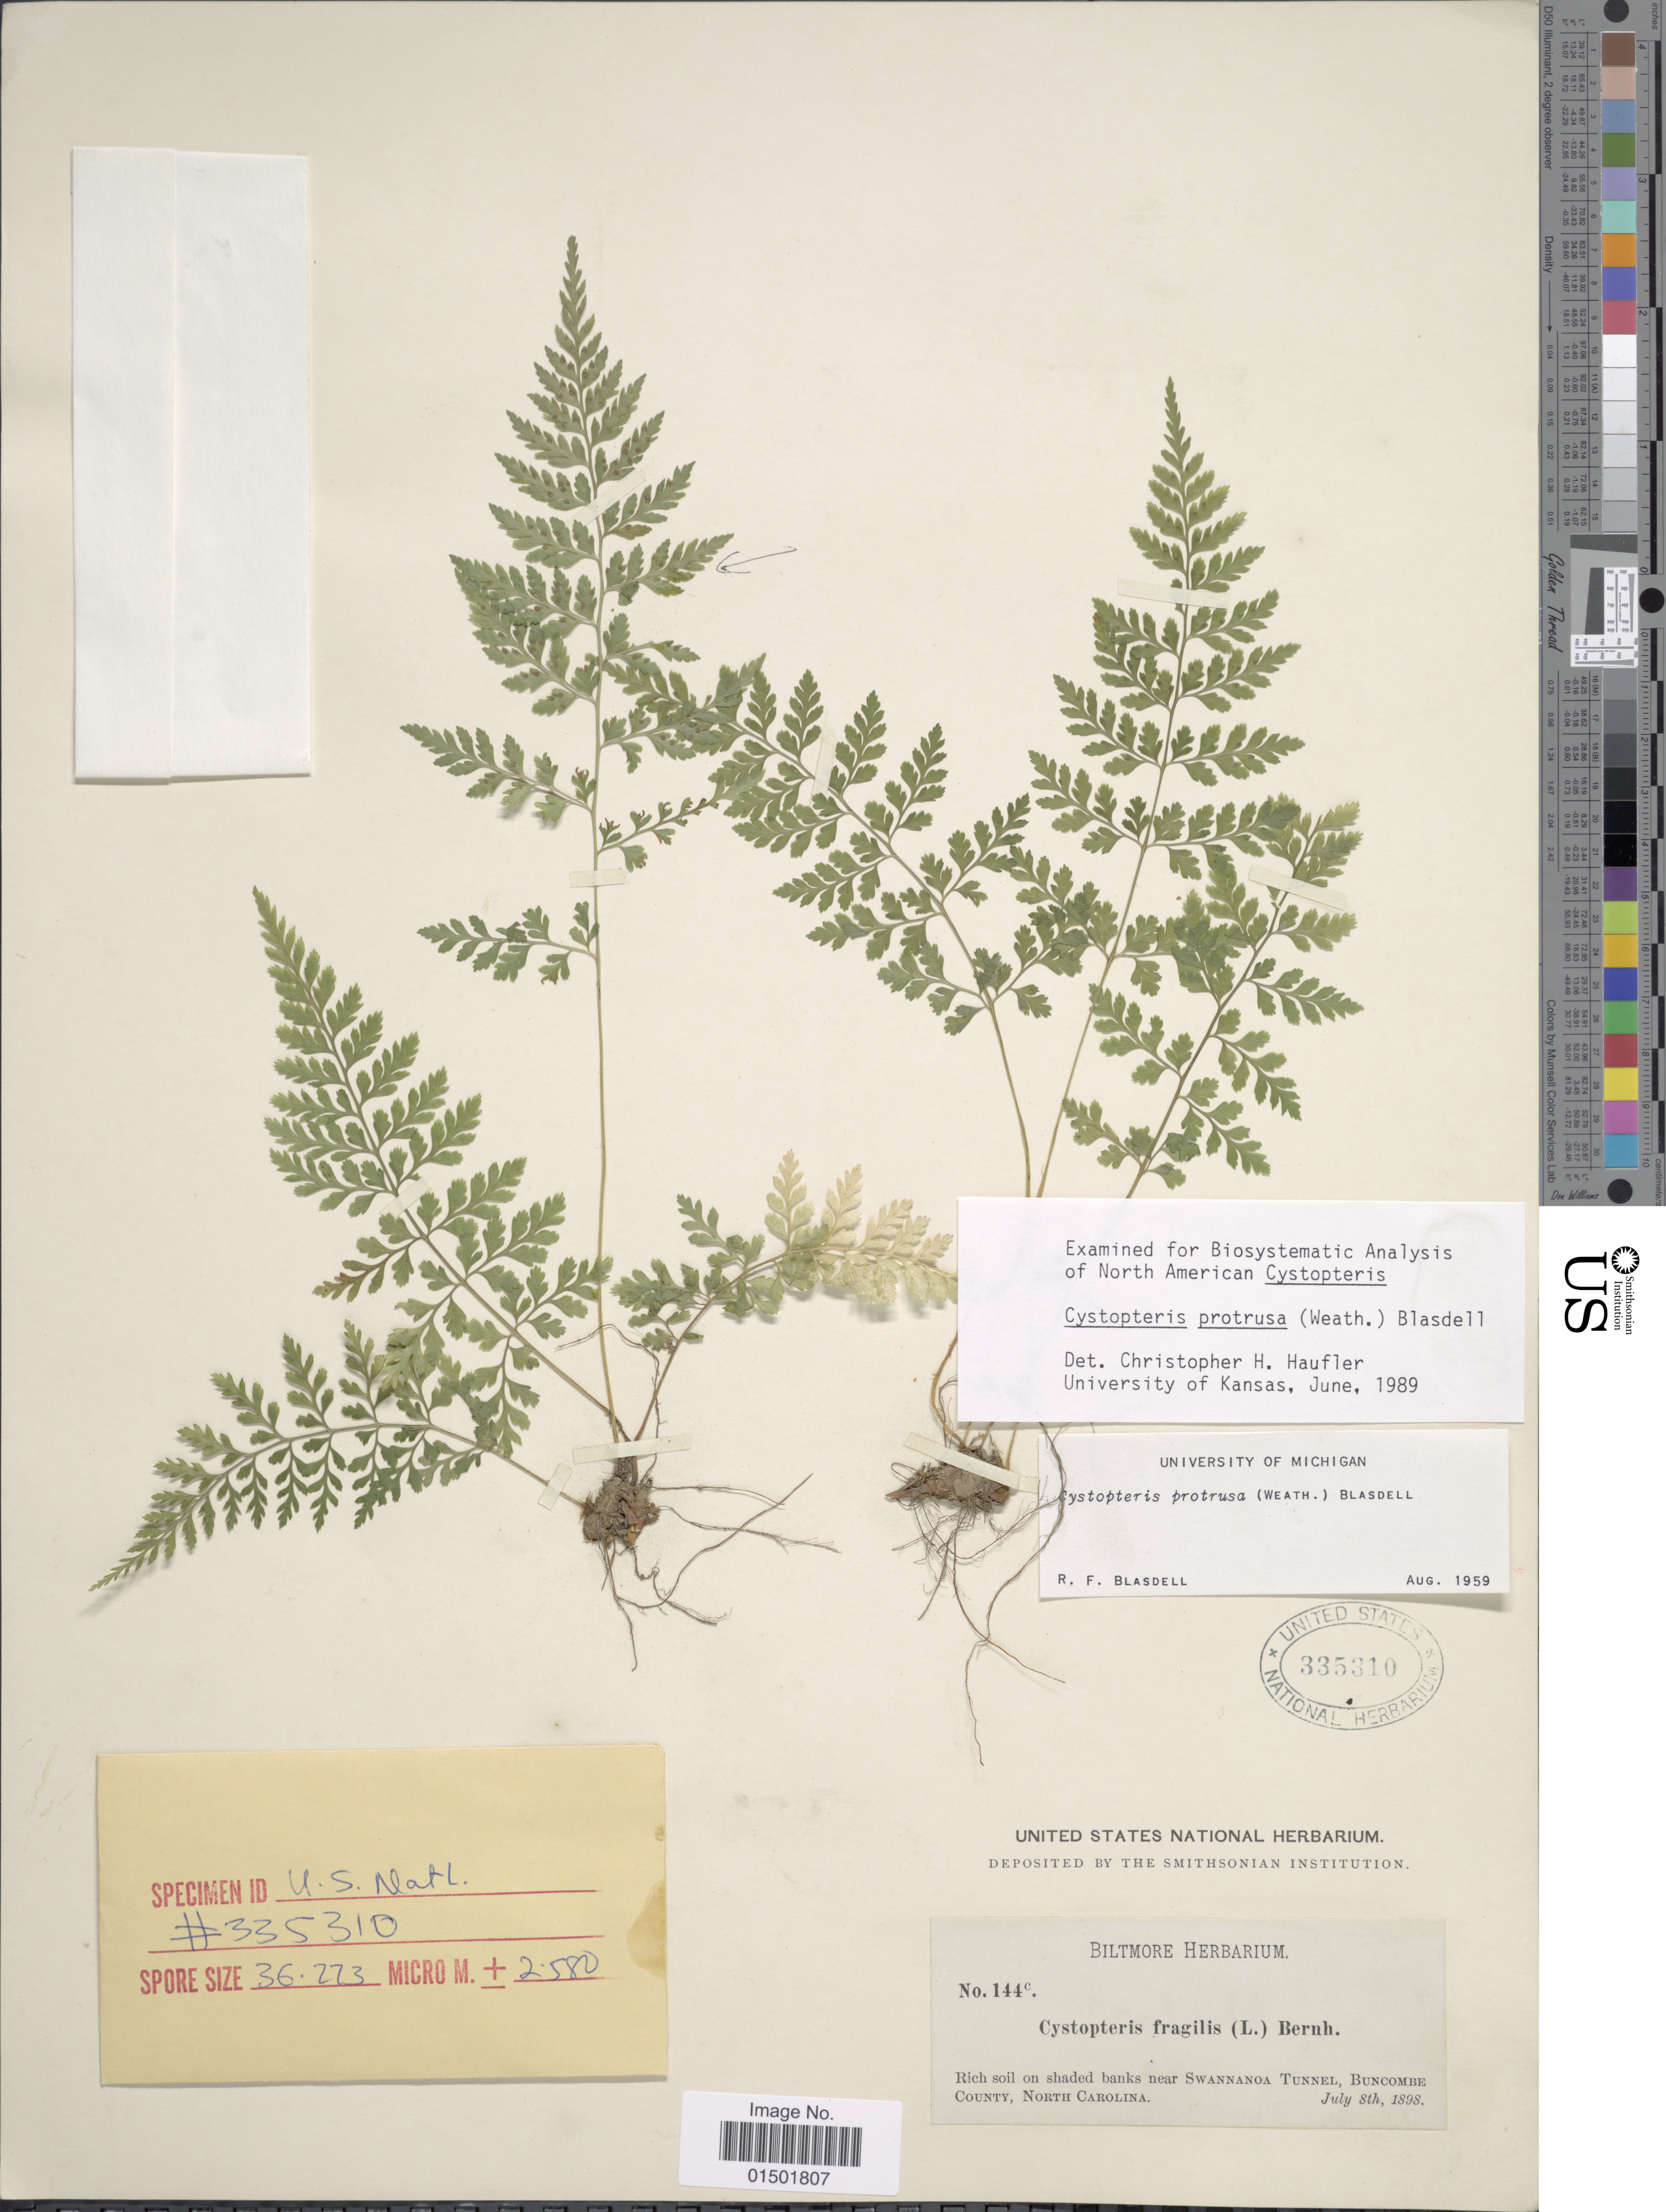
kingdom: Plantae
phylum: Tracheophyta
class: Polypodiopsida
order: Polypodiales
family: Cystopteridaceae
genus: Cystopteris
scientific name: Cystopteris protrusa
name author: (Weath.) Blasdell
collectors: ex herb. Biltmore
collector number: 144c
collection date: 1898-07-08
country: United States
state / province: North Carolina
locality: Rich soil on shaded banks near Swannanoa Tunnel, Buncombe County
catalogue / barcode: US 335310